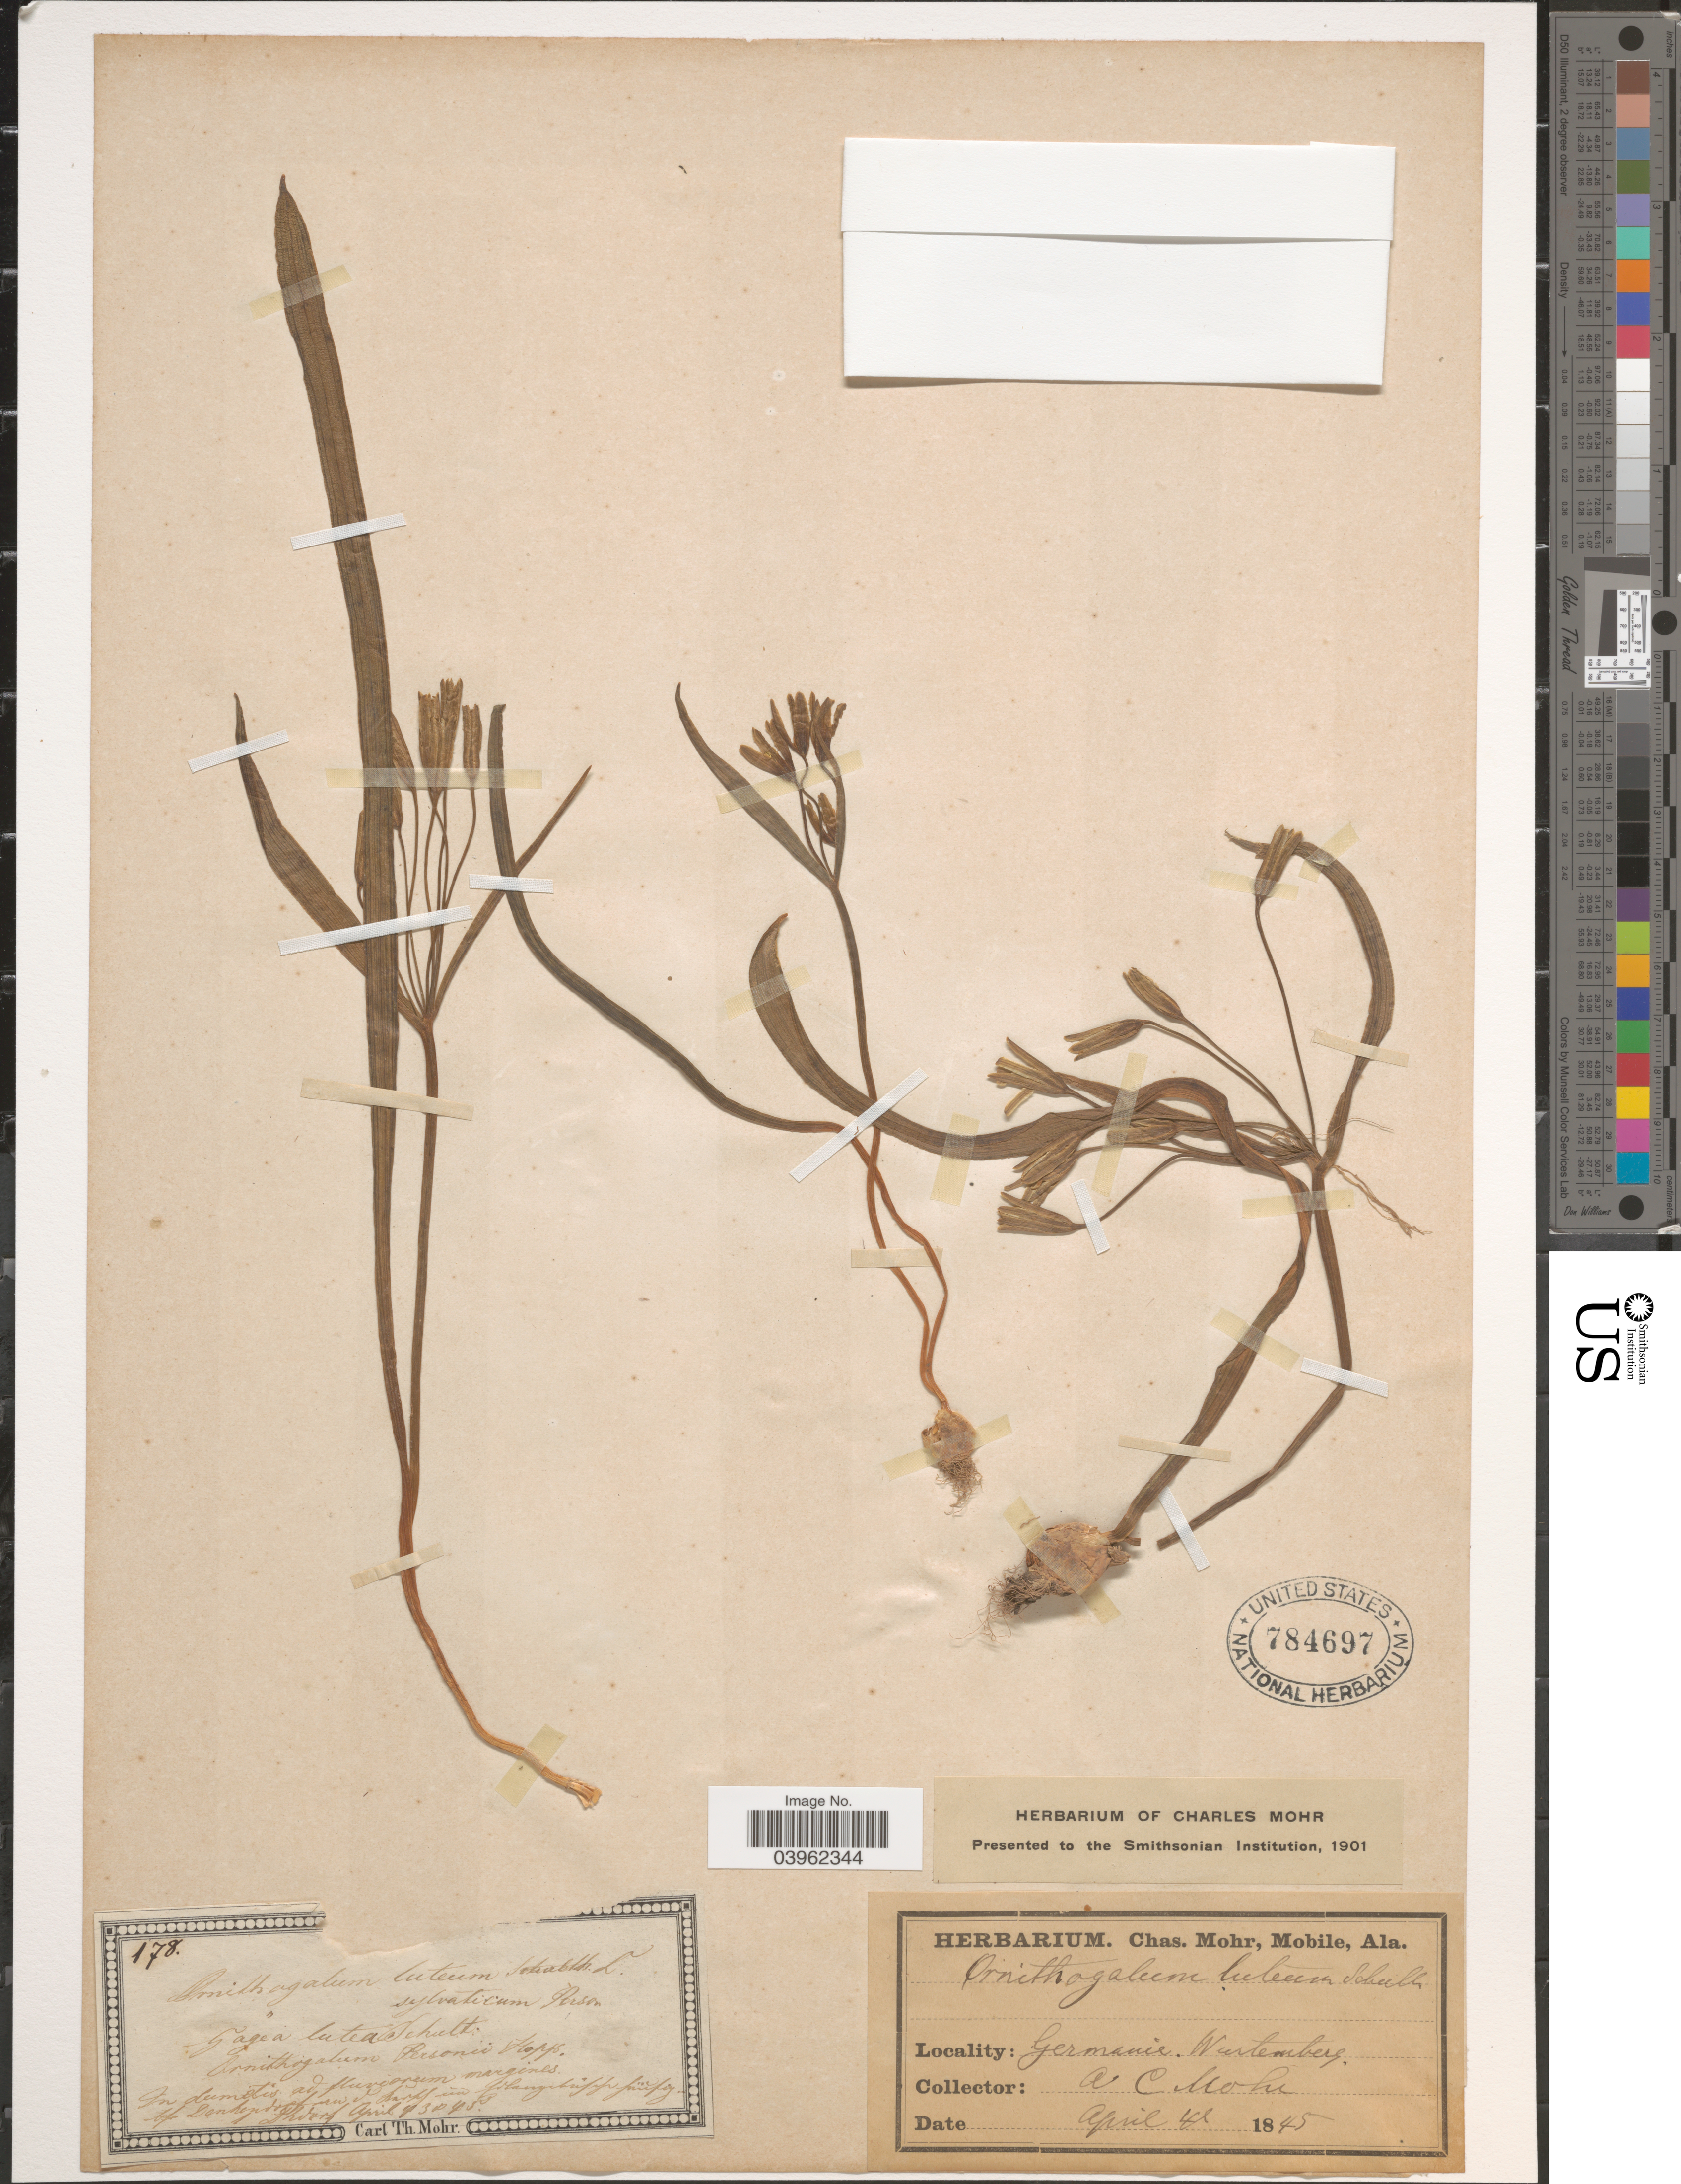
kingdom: Plantae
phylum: Tracheophyta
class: Liliopsida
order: Asparagales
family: Asparagaceae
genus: Ornithogalum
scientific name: Ornithogalum luteum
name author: L.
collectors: Mohr, C. T. (herbarium)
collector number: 178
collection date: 1845-04-04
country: Germany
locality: Wurtemberg. In dumetis ad fluviarum margines. Auf Denkendorf pres d [illegible text] ad[interpreted] forlangebriss[interpreted] frütig-Shvarf[interpreted].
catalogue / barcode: US 784697